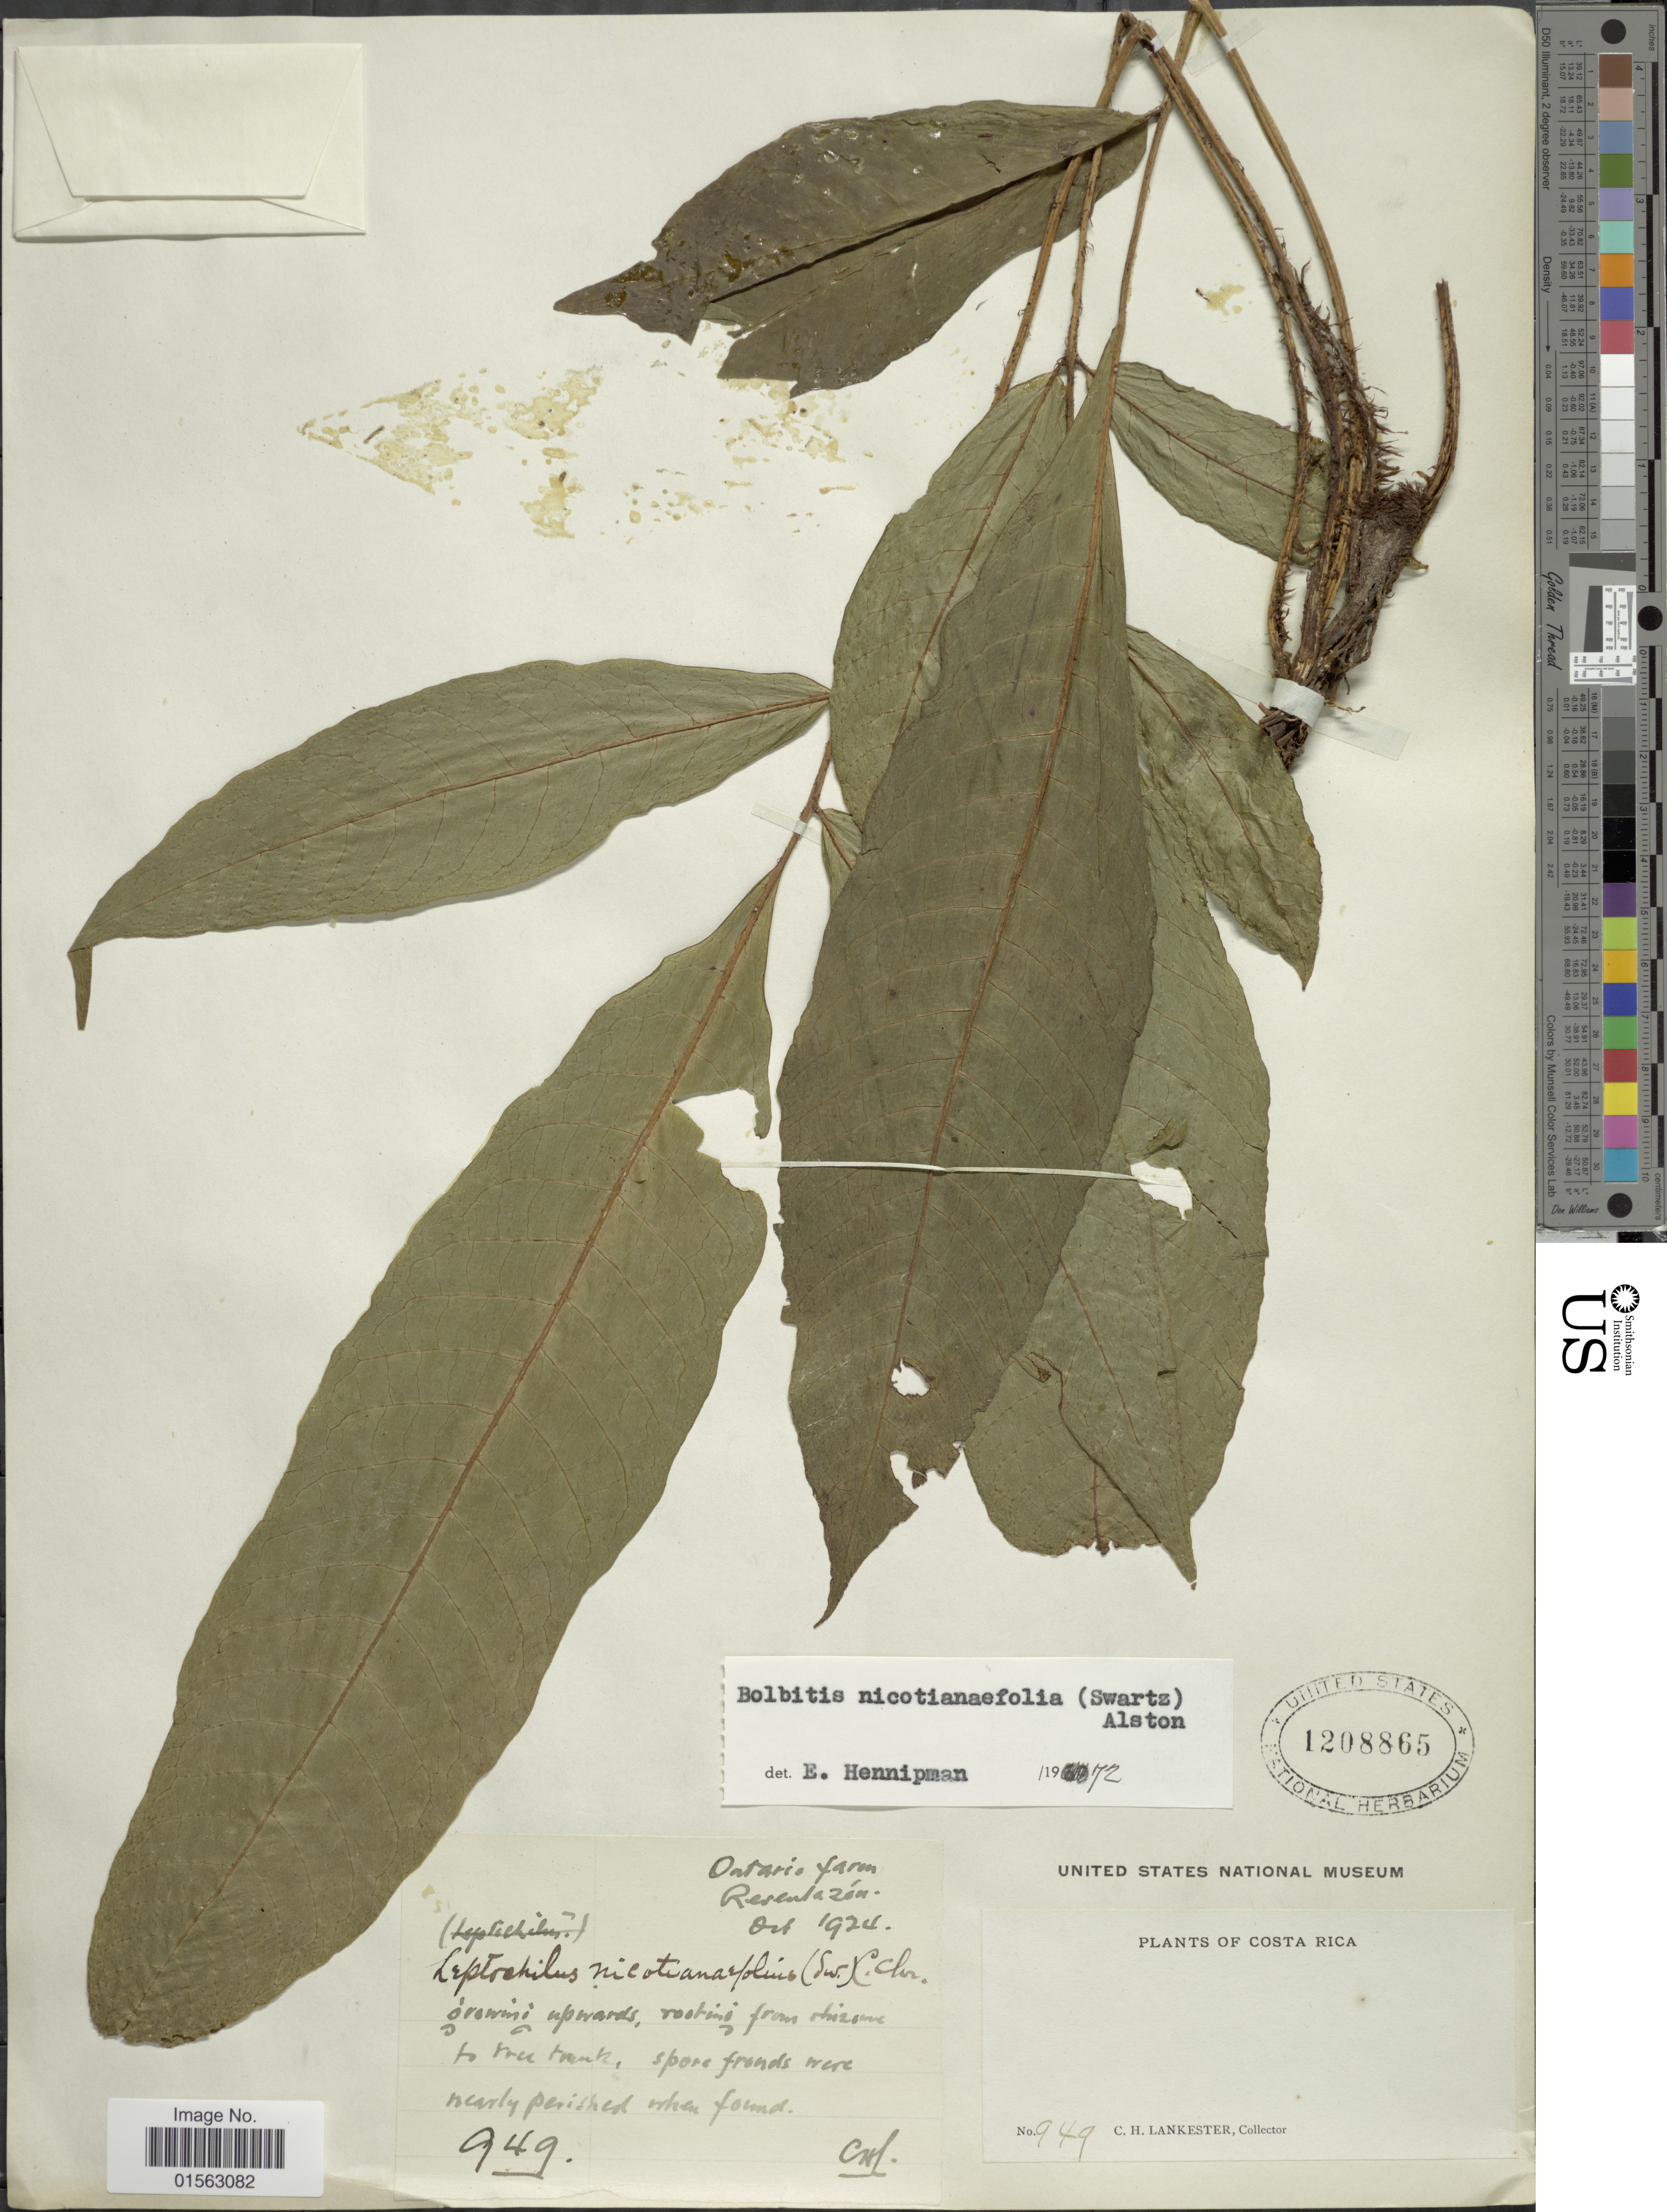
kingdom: Plantae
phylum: Tracheophyta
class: Polypodiopsida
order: Polypodiales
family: Dryopteridaceae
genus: Mickelia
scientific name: Mickelia nicotianifolia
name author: (Sw.) R.C. Moran et al.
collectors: C. H. Lankester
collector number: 949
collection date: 1924-10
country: Costa Rica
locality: Ontario farm, Reventazón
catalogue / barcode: US 1208865